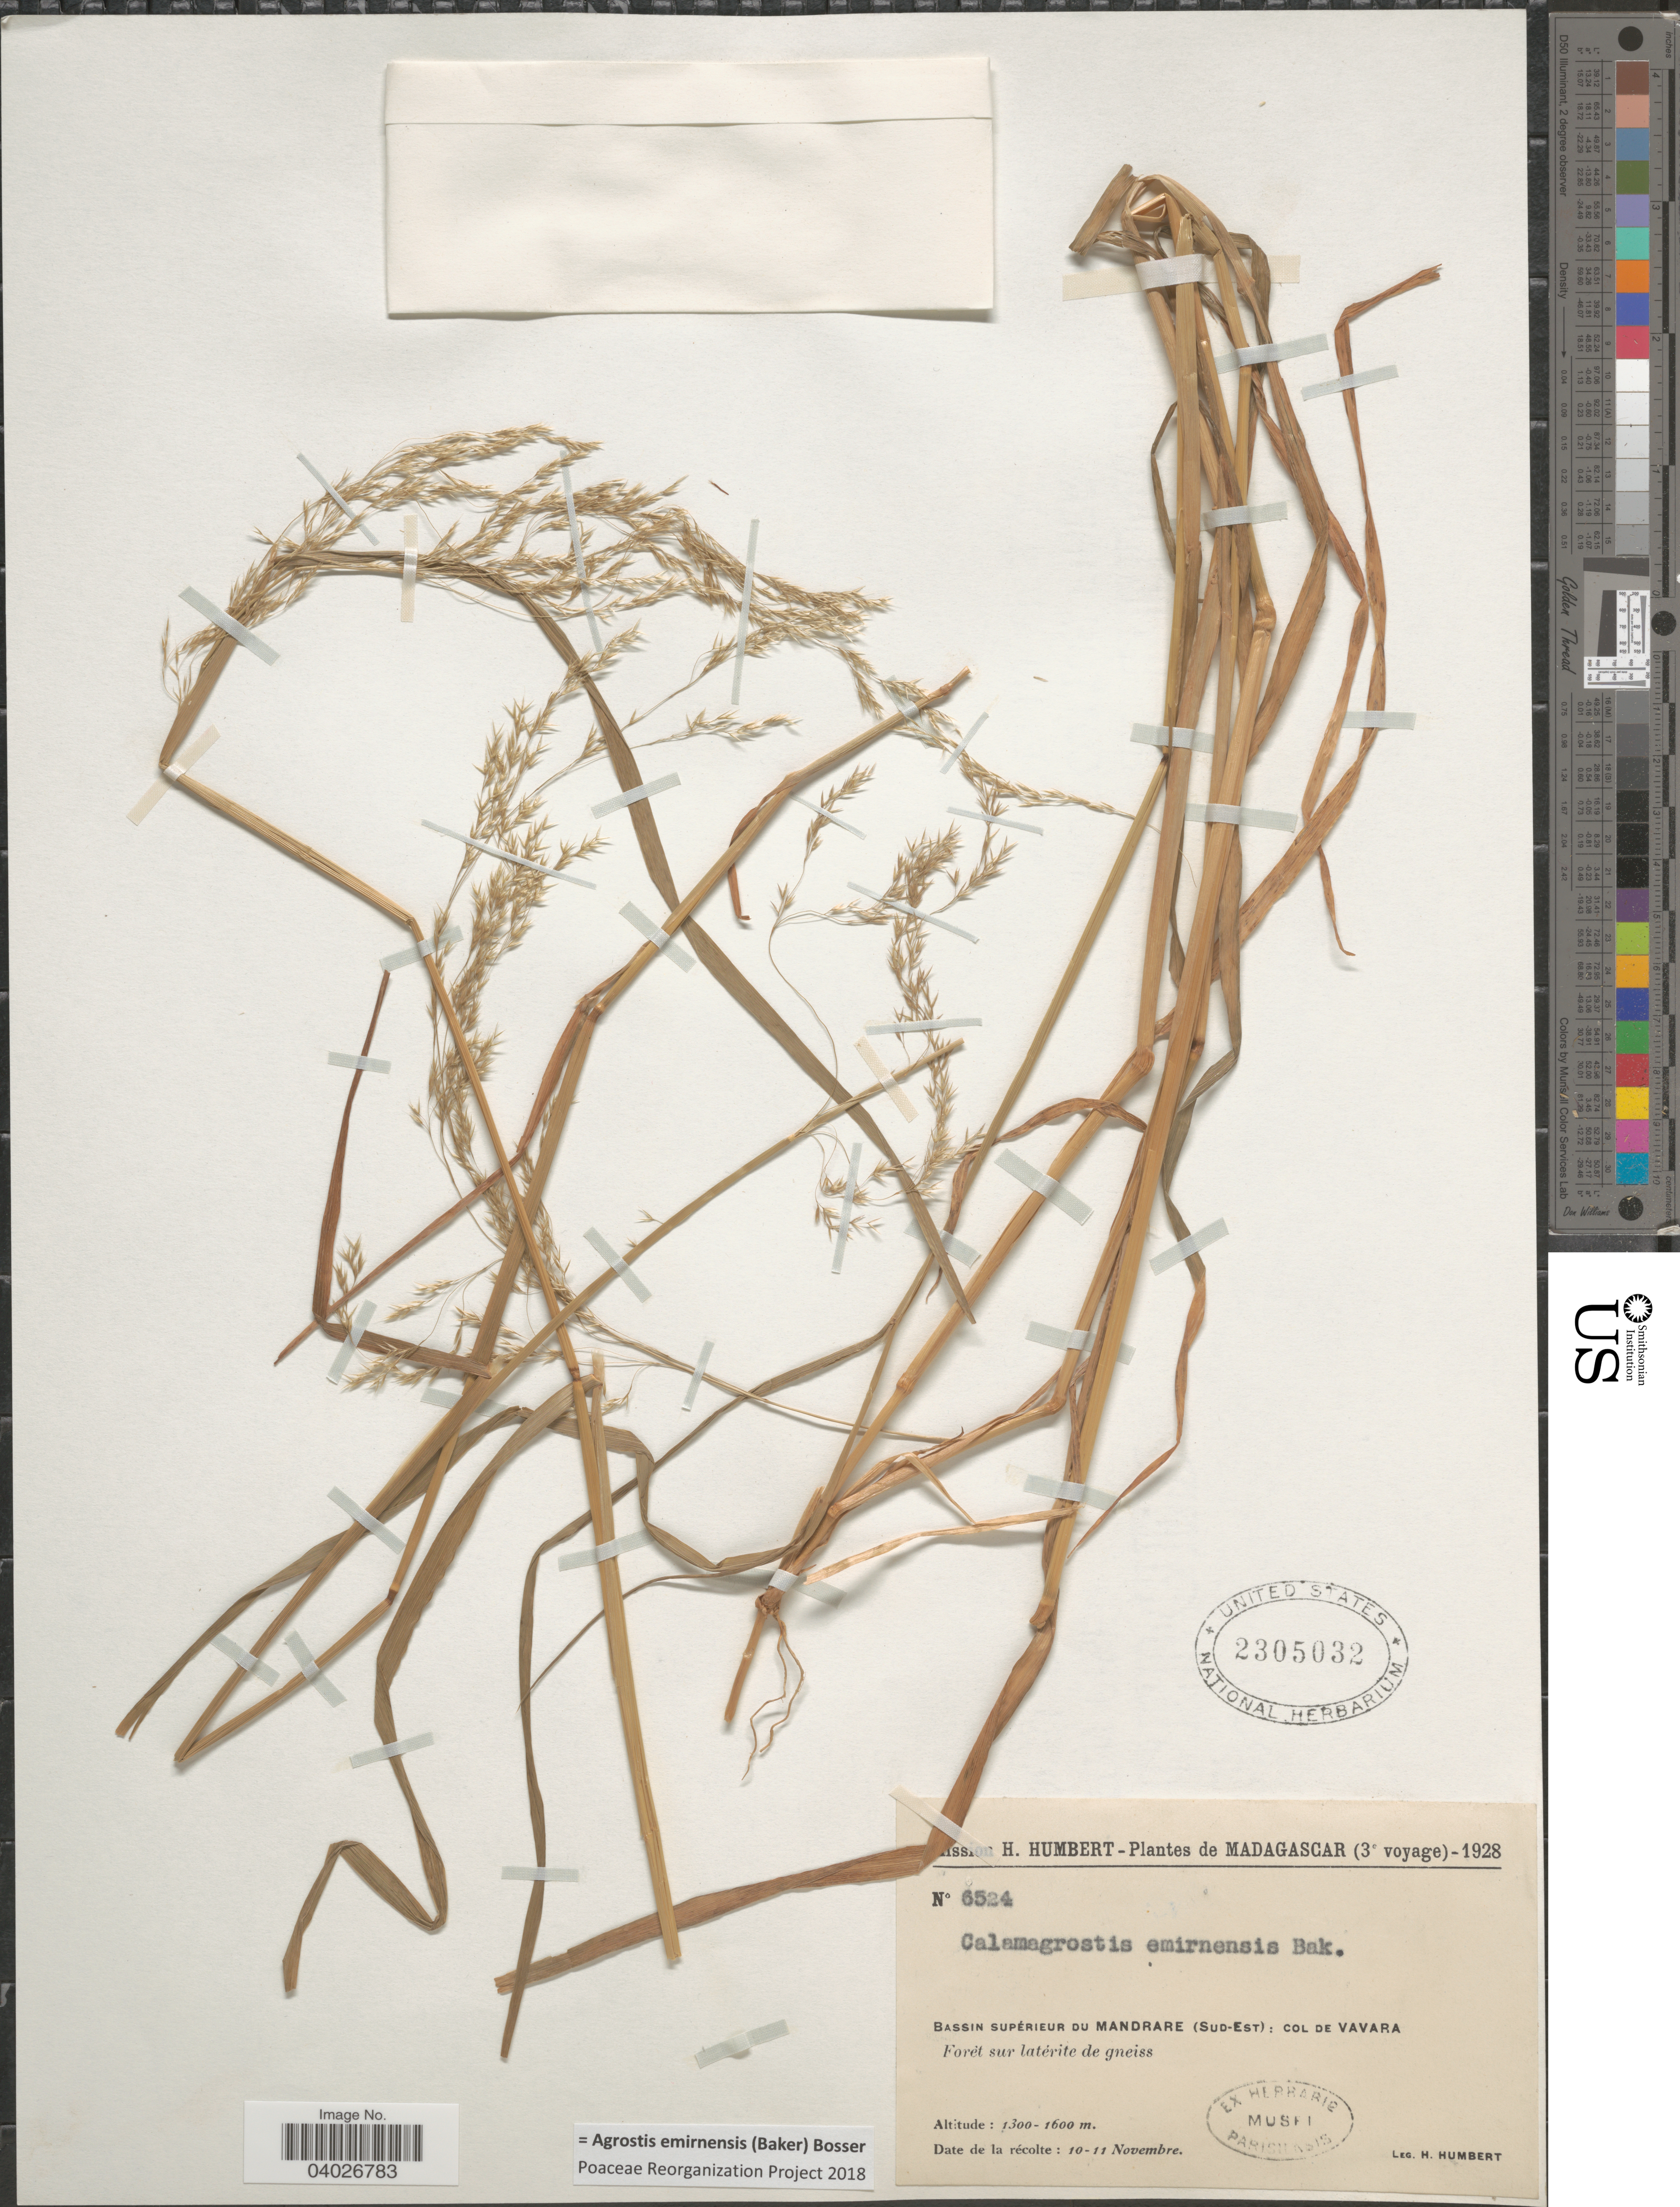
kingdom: Plantae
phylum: Tracheophyta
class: Liliopsida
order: Poales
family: Poaceae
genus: Agrostis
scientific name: Agrostis emirnensis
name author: (Baker) Bosser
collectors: H. Humbert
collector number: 6524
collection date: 1928-11-10/1928-11-11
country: Madagascar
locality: Bassin supérieur du Mandrare (Sud-Est): Col de Vavara. Forêt sur latérite de gneiss.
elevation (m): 1300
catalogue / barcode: US 2305032